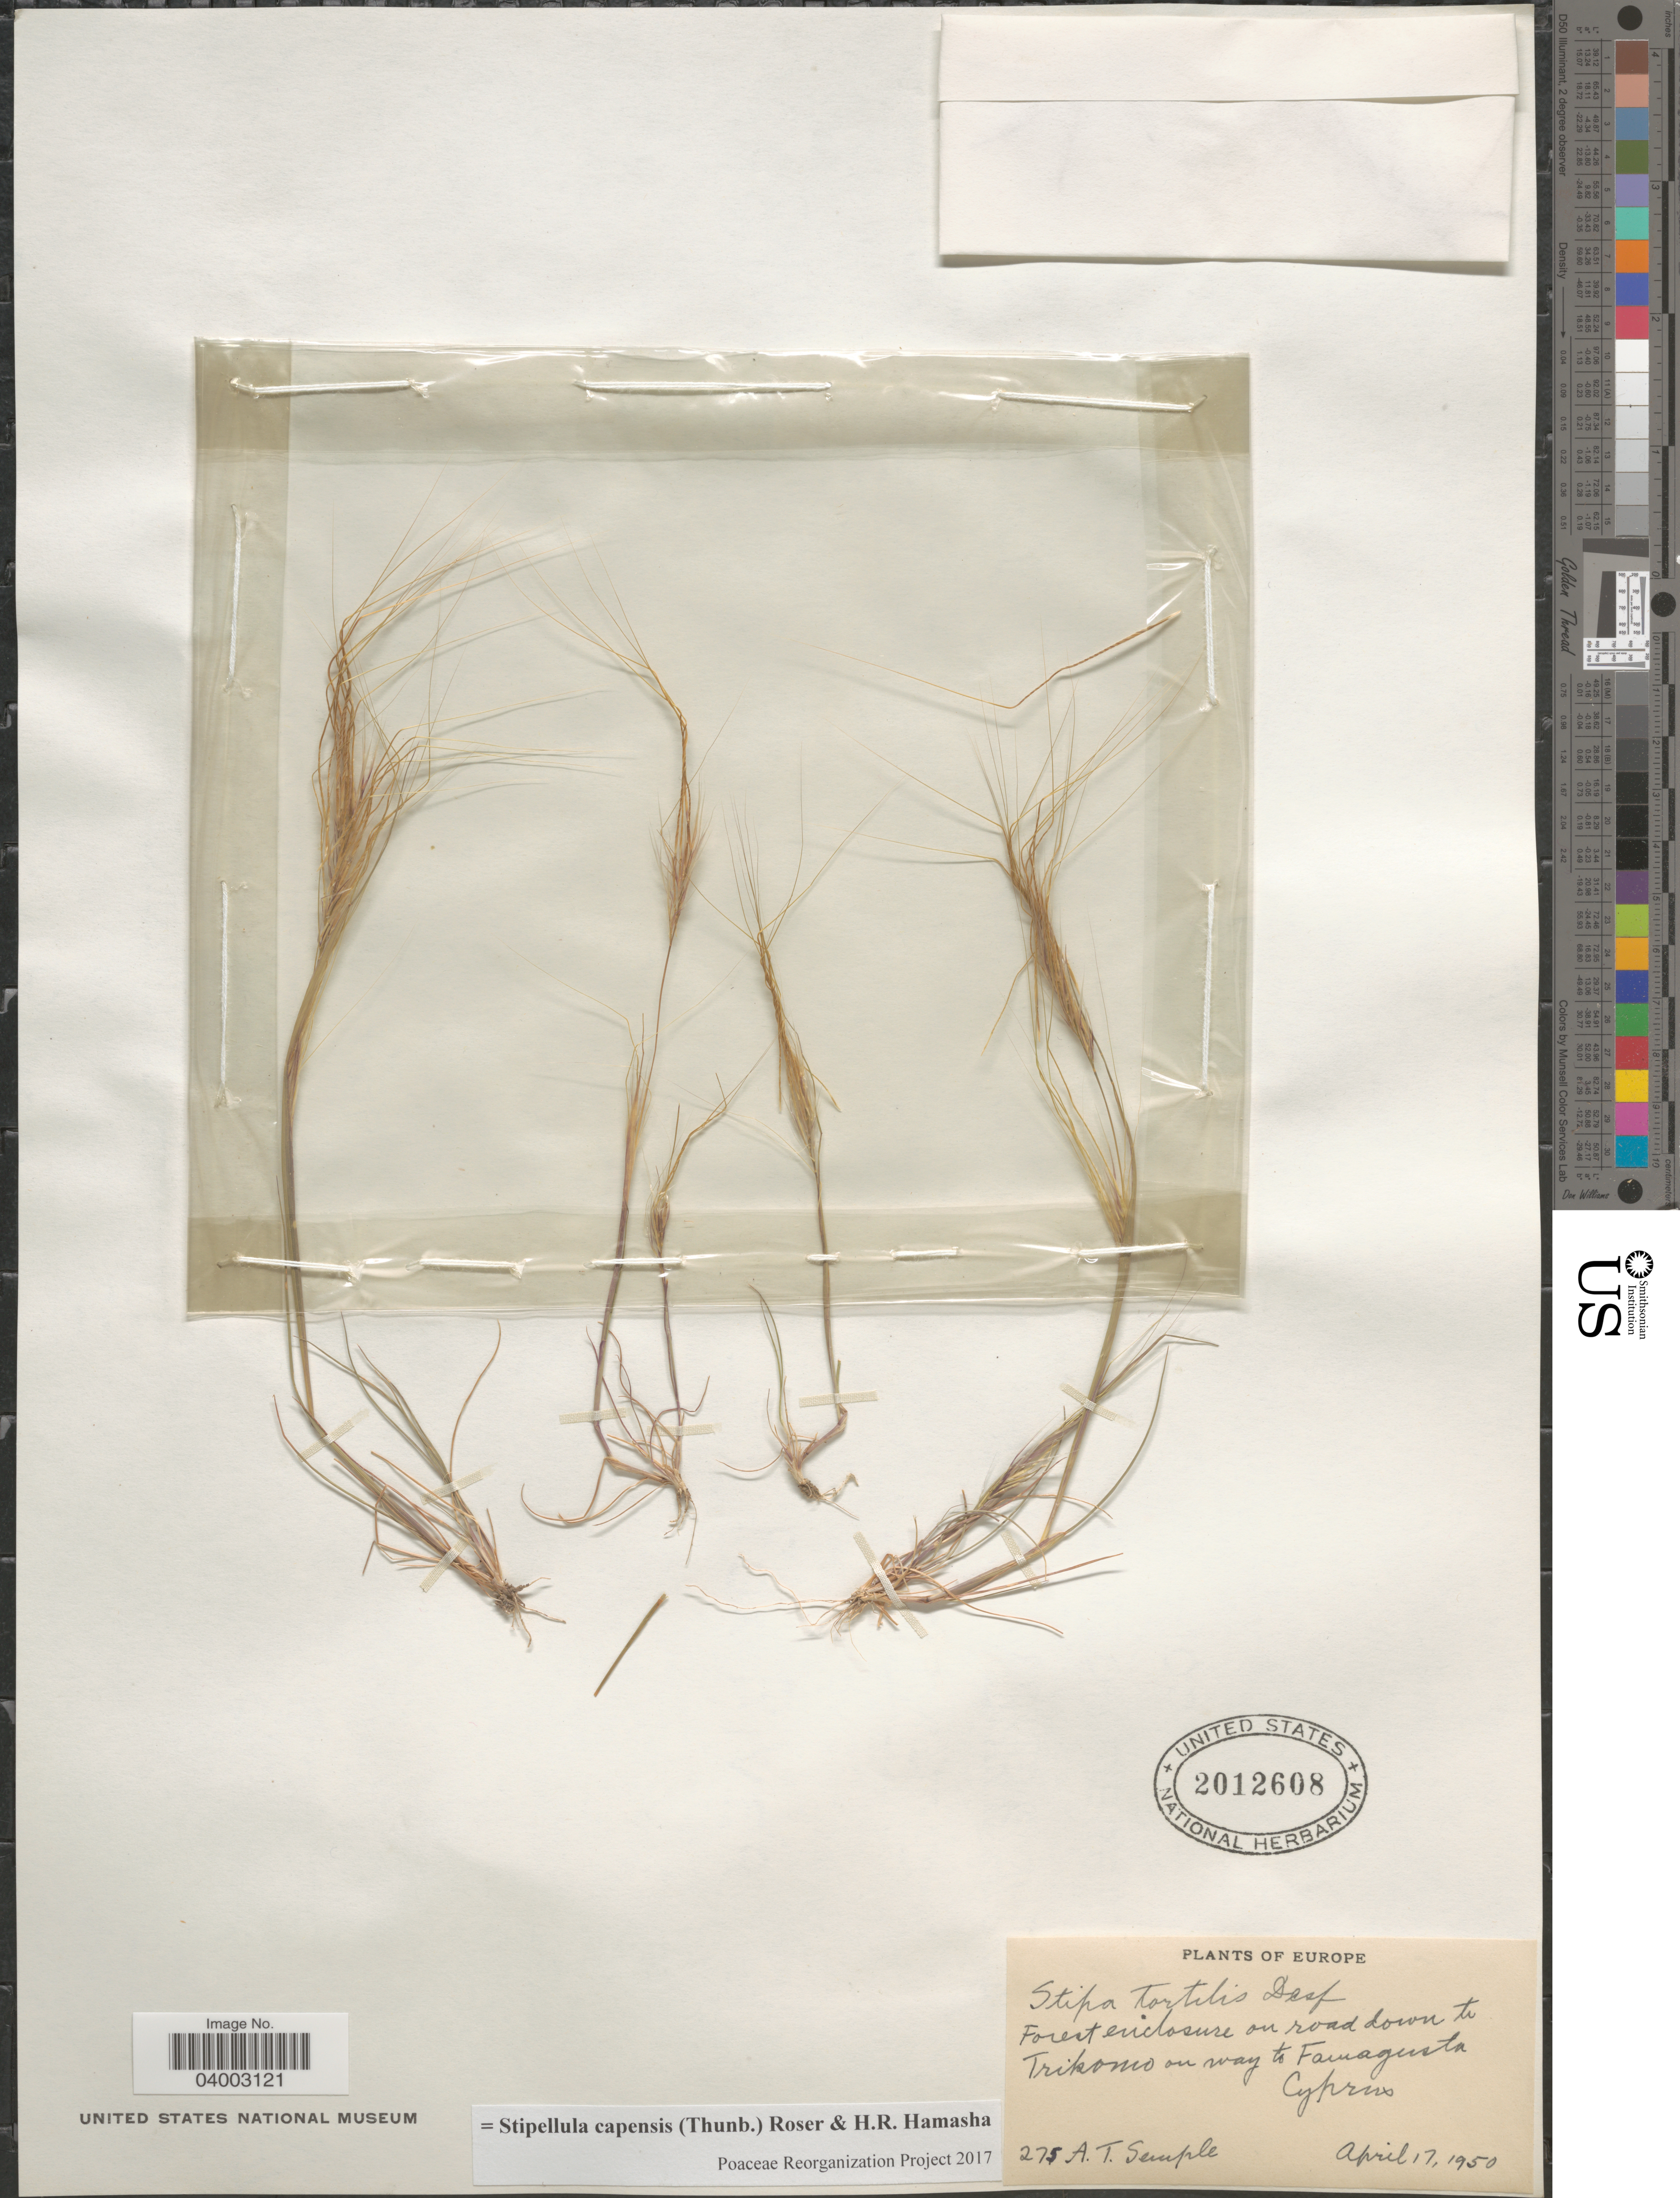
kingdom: Plantae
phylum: Tracheophyta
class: Liliopsida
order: Poales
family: Poaceae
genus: Stipellula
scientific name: Stipellula capensis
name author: (Thunb.) Röser & H. R. Hamasha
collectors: A. Semple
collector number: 275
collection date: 1950-04-17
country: Cyprus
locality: Forest enclosure on road down to Trikomo on way to Famagusta.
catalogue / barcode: US 2012608